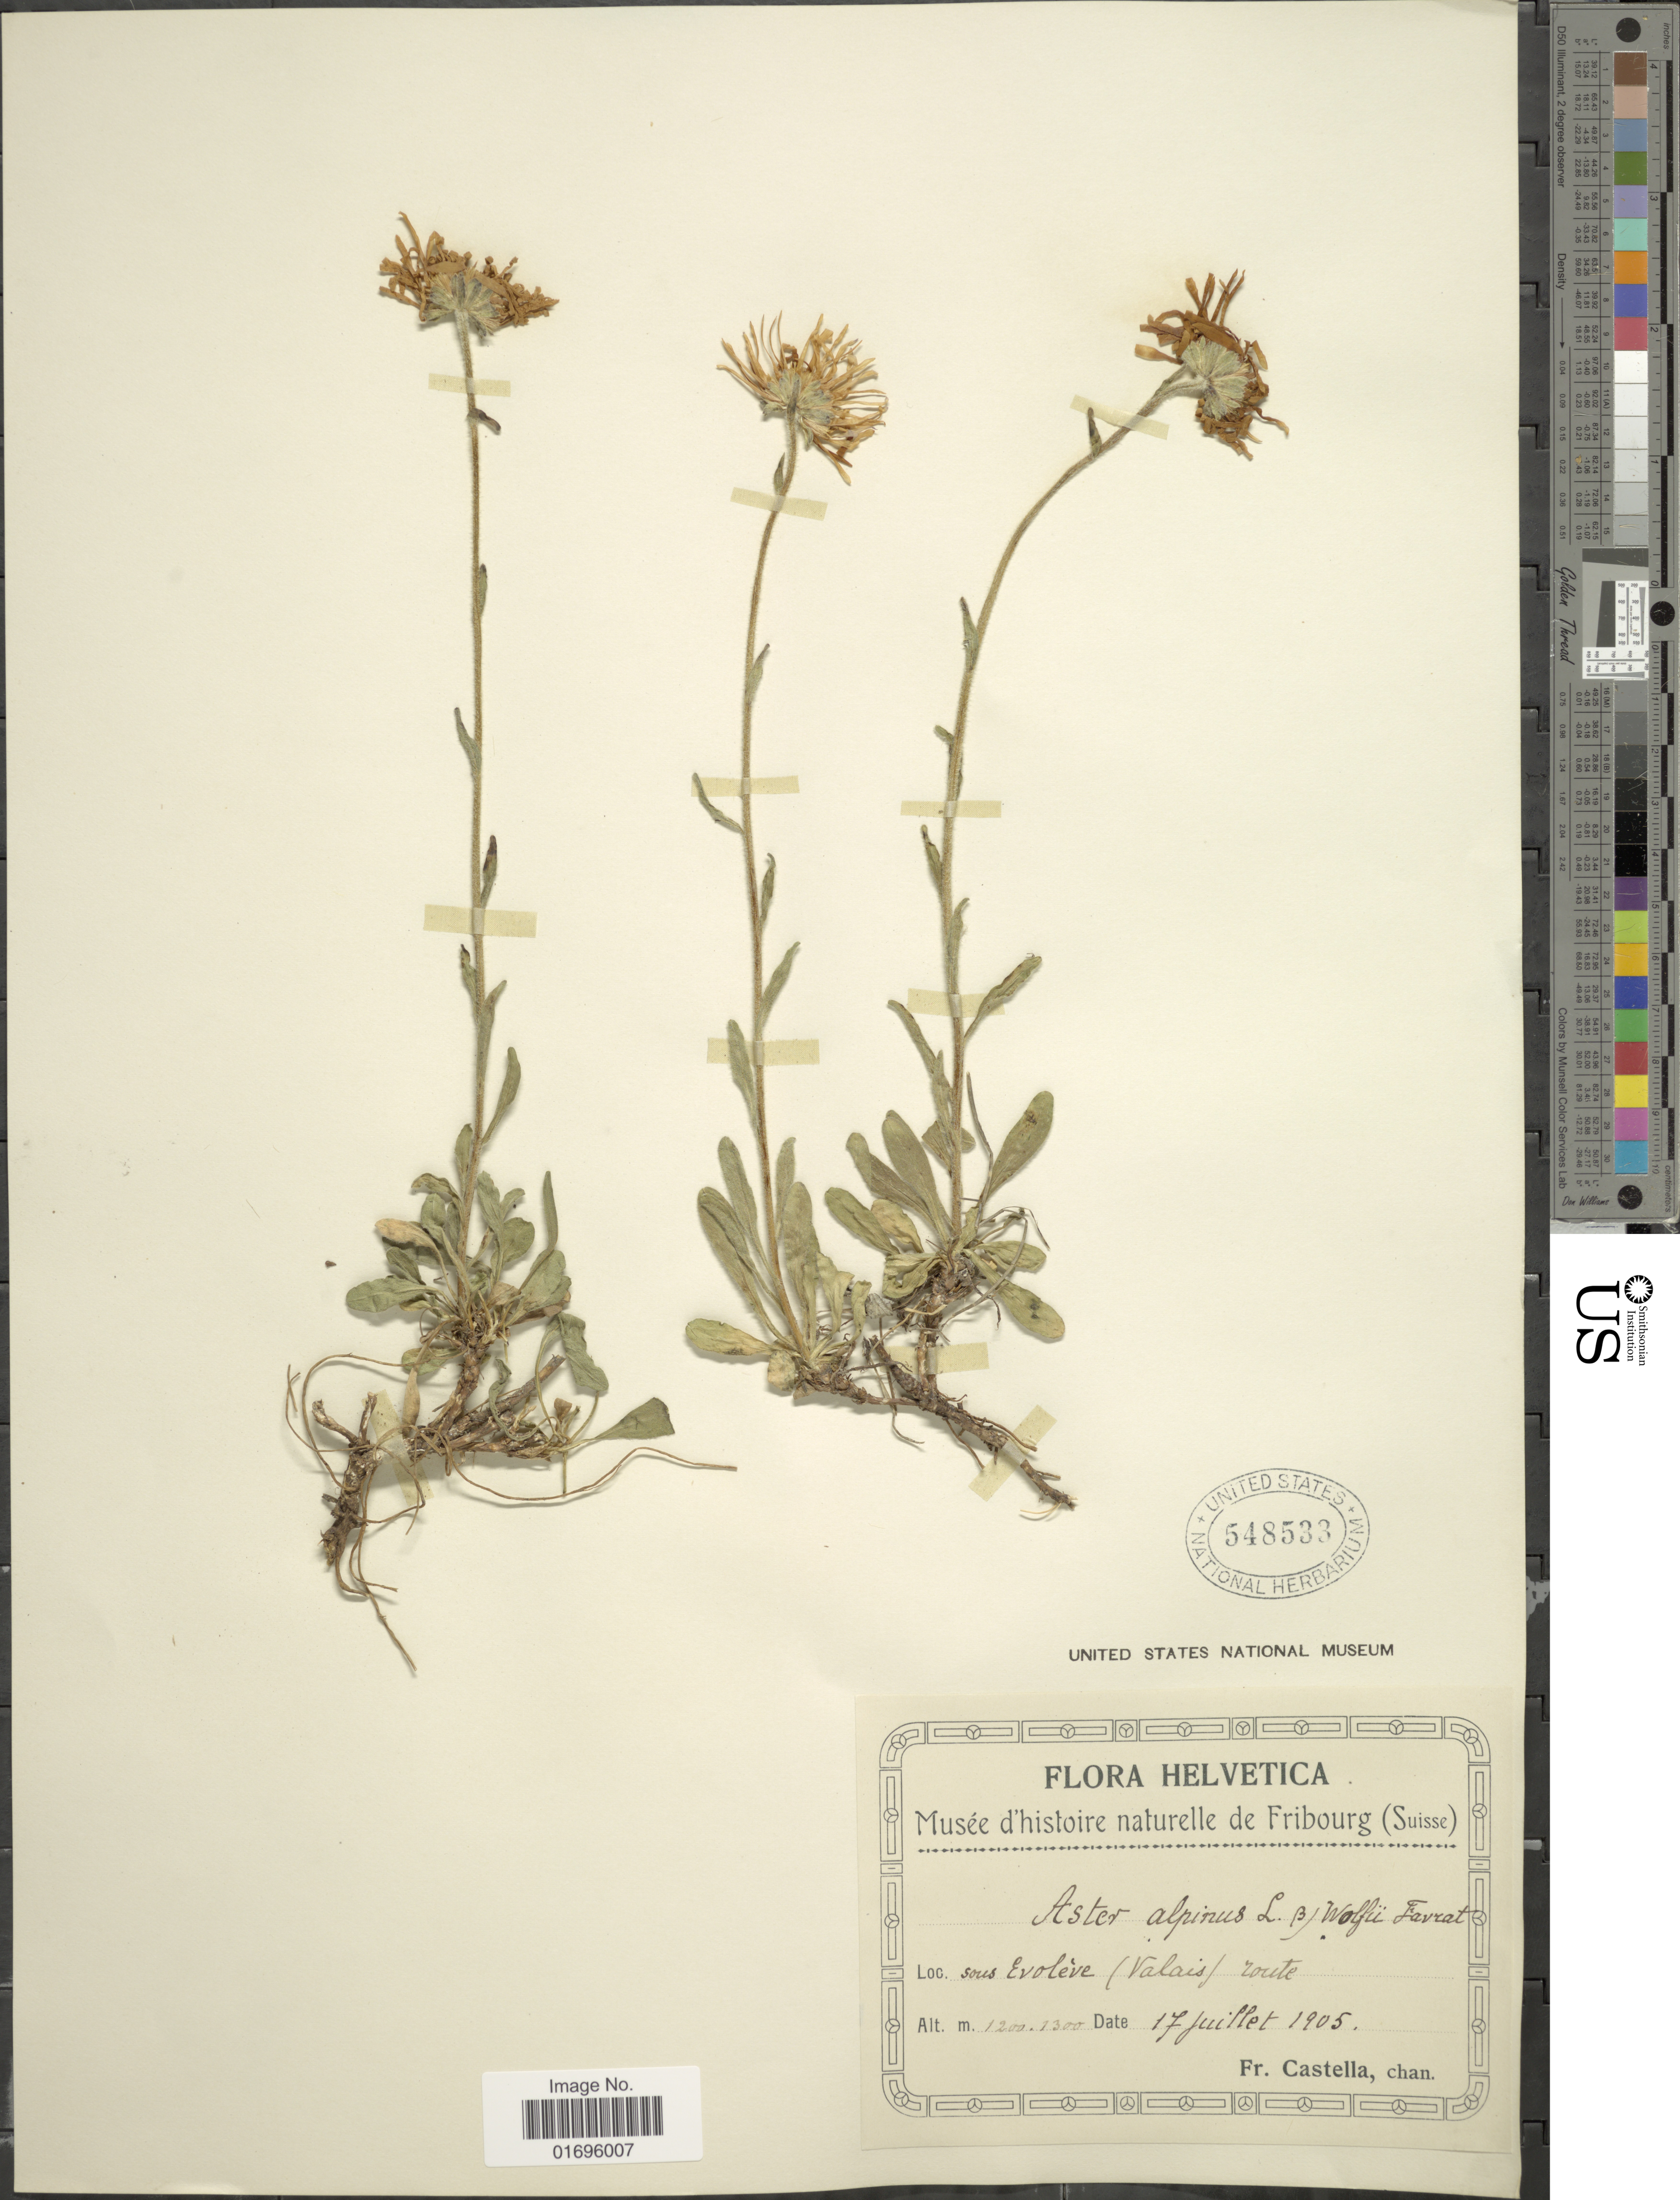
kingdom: Plantae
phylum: Tracheophyta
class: Magnoliopsida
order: Asterales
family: Asteraceae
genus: Aster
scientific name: Aster alpinus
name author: L.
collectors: Fr. Castella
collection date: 1905-07-17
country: Switzerland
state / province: Valais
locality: Helvetica. Sous Evolève (Valais) route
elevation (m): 1200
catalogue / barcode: US 548533